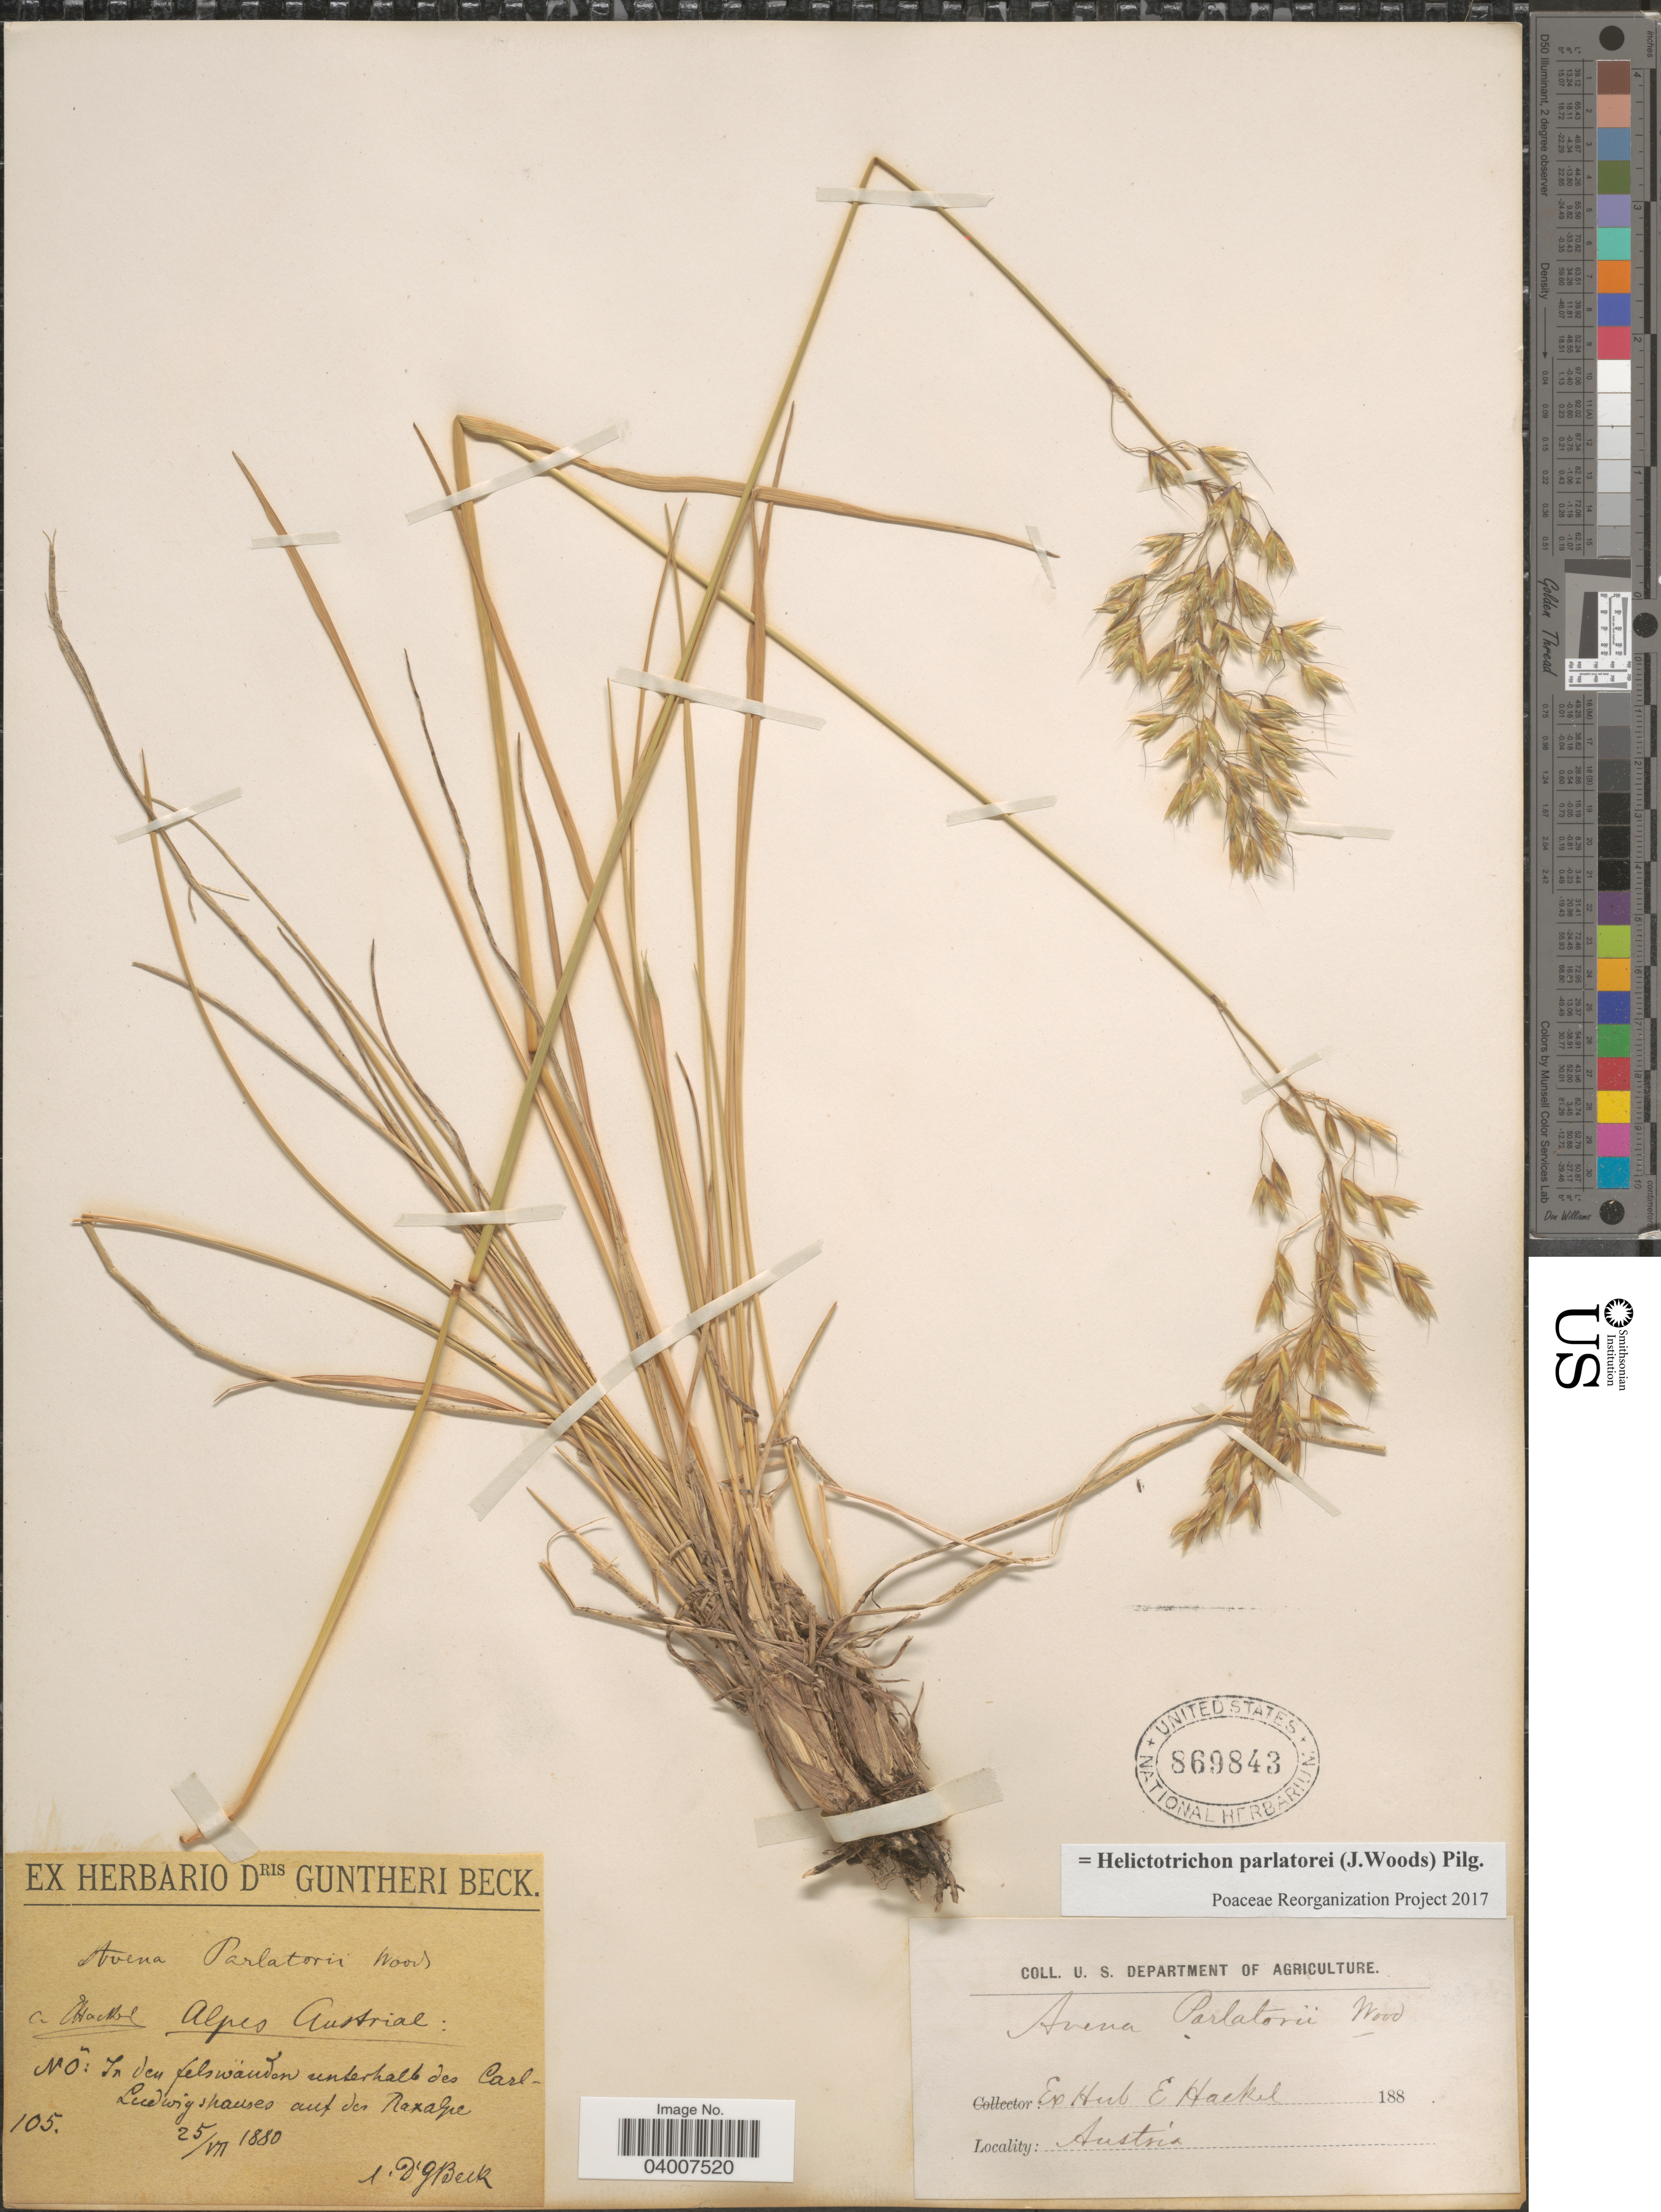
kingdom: Plantae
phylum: Tracheophyta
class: Liliopsida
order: Poales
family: Poaceae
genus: Helictotrichon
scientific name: Helictotrichon parlatorei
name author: (J. Woods) Pilg.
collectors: G. Beck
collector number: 105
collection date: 1880-07-25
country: Austria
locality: In den felswänden unterhalb des Carl-Ludwigshauses aux den Raxalpe.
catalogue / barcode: US 869843